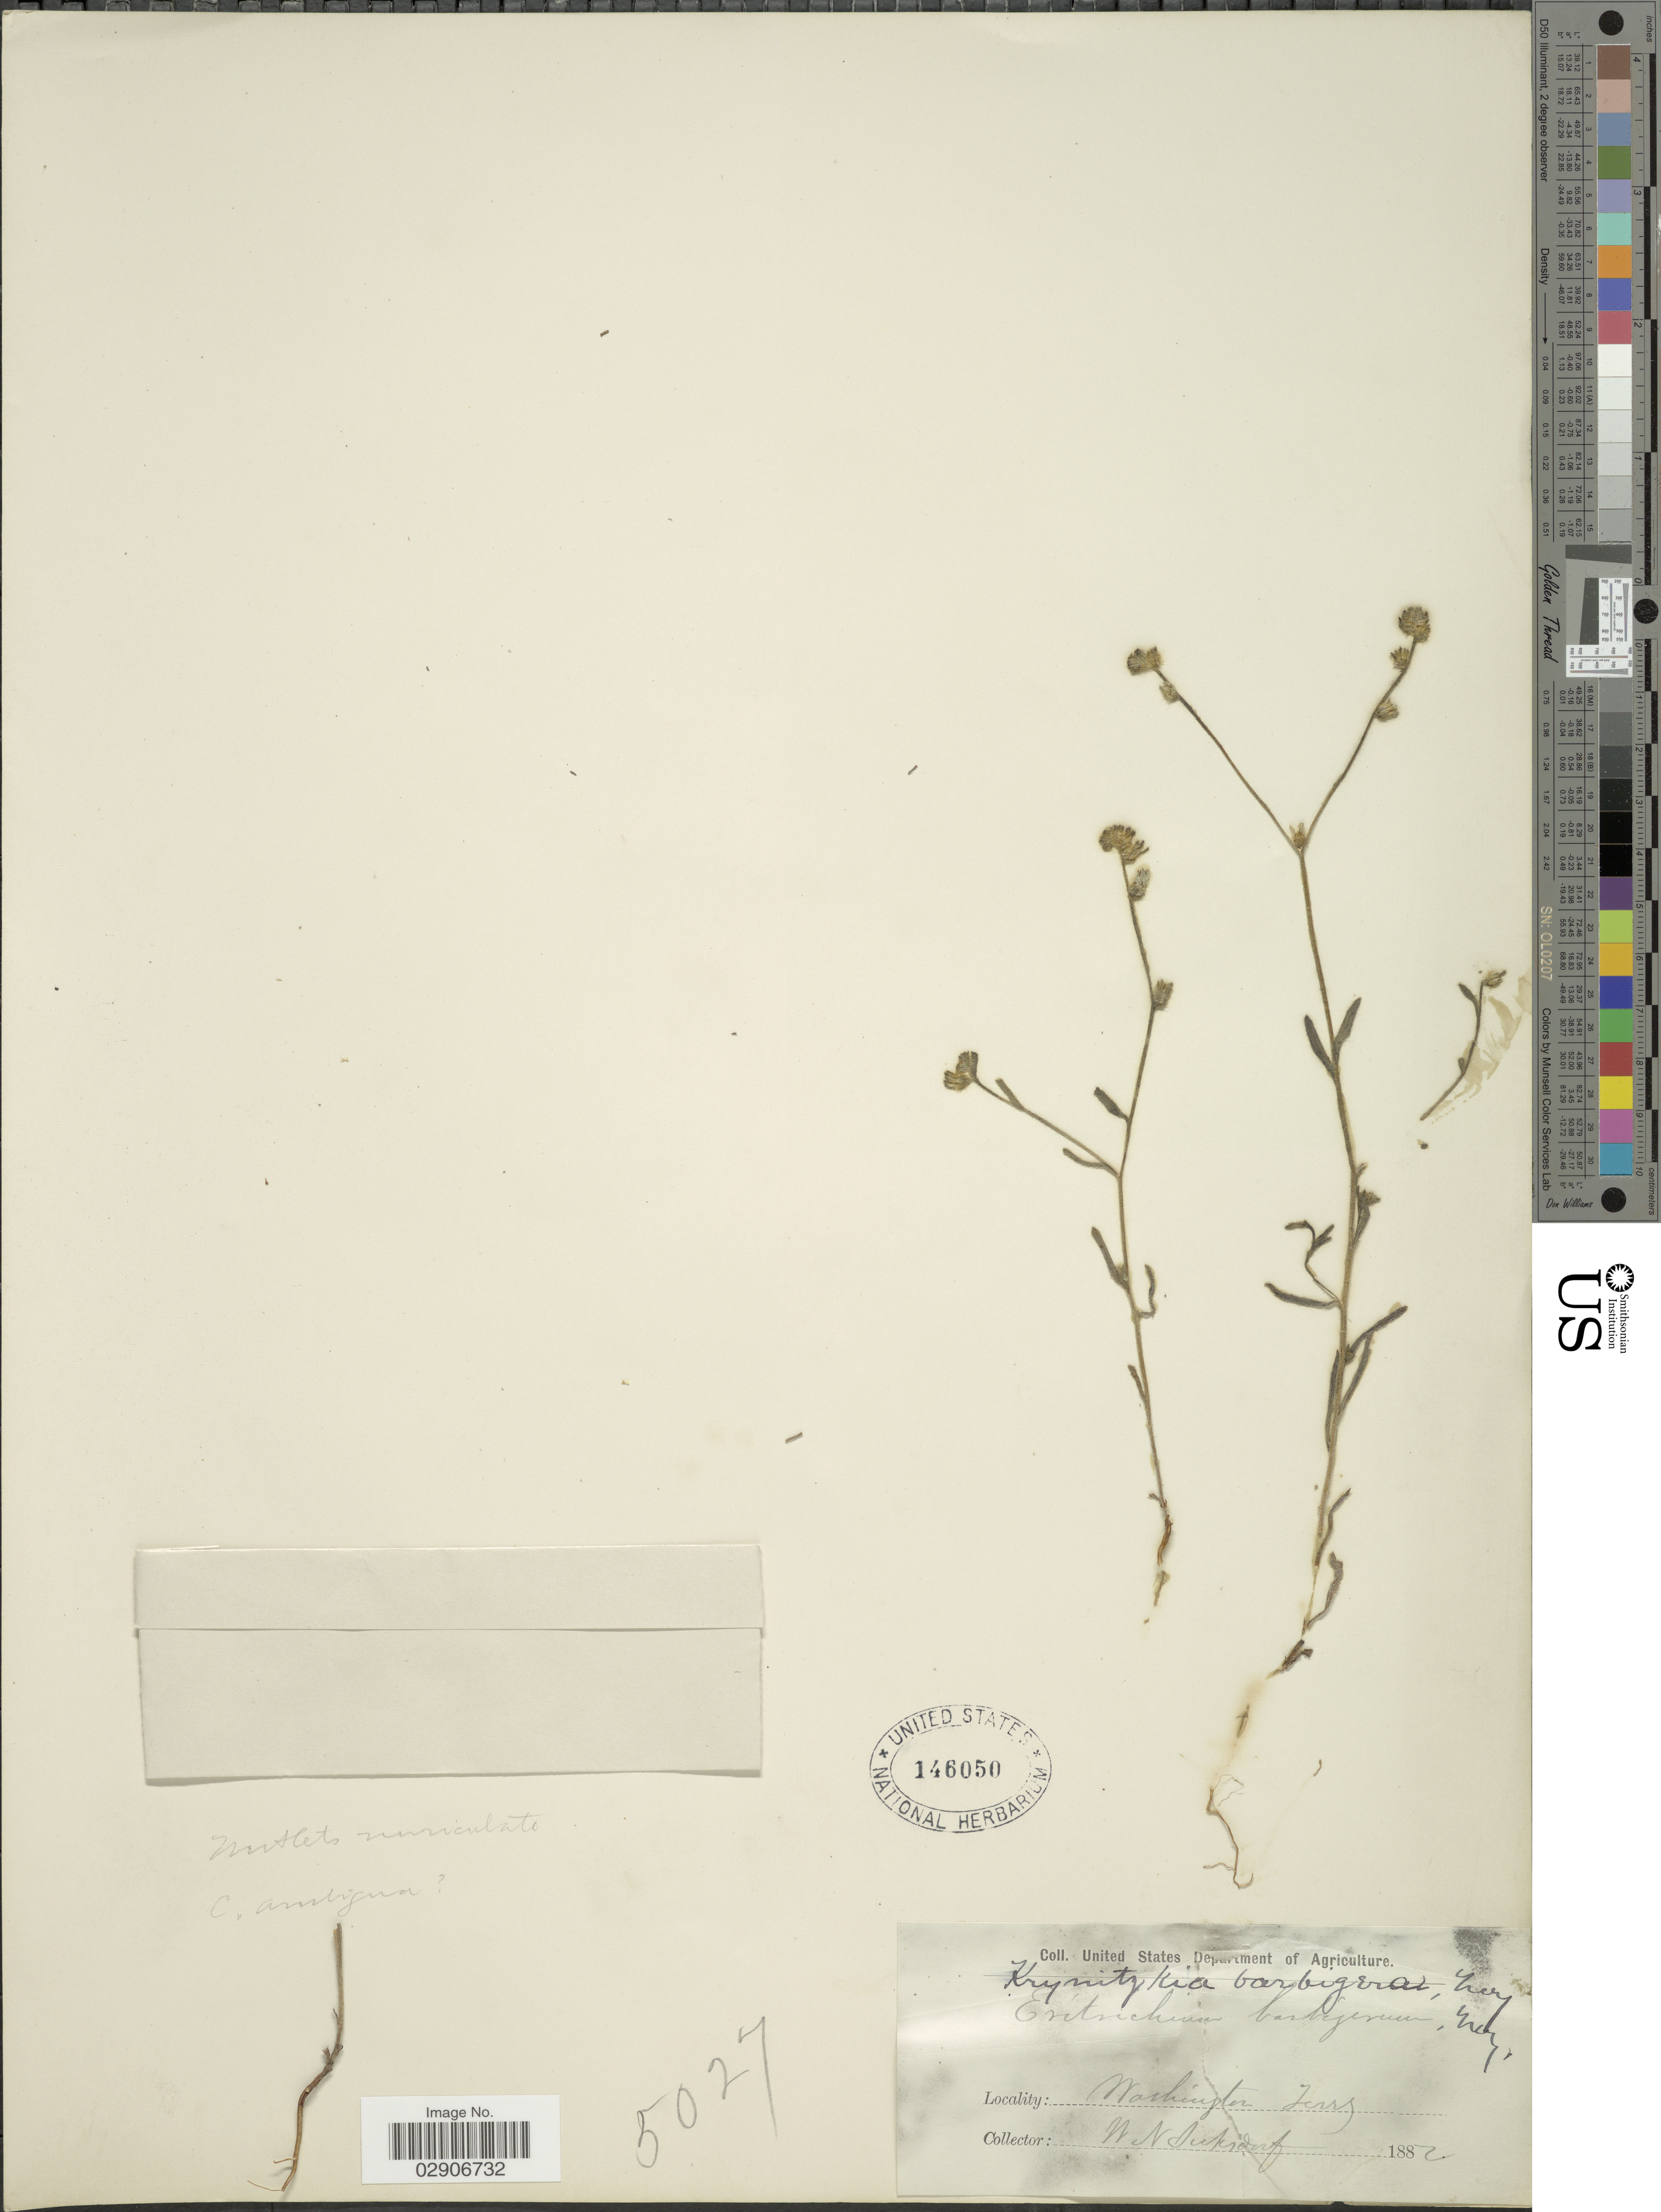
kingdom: Plantae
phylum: Tracheophyta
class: Magnoliopsida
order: Boraginales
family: Boraginaceae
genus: Cryptantha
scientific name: Cryptantha ambigua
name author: (A. Gray) Greene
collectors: W. N. Suksdorf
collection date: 1882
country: United States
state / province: Washington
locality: Washington Terr.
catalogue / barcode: US 146050